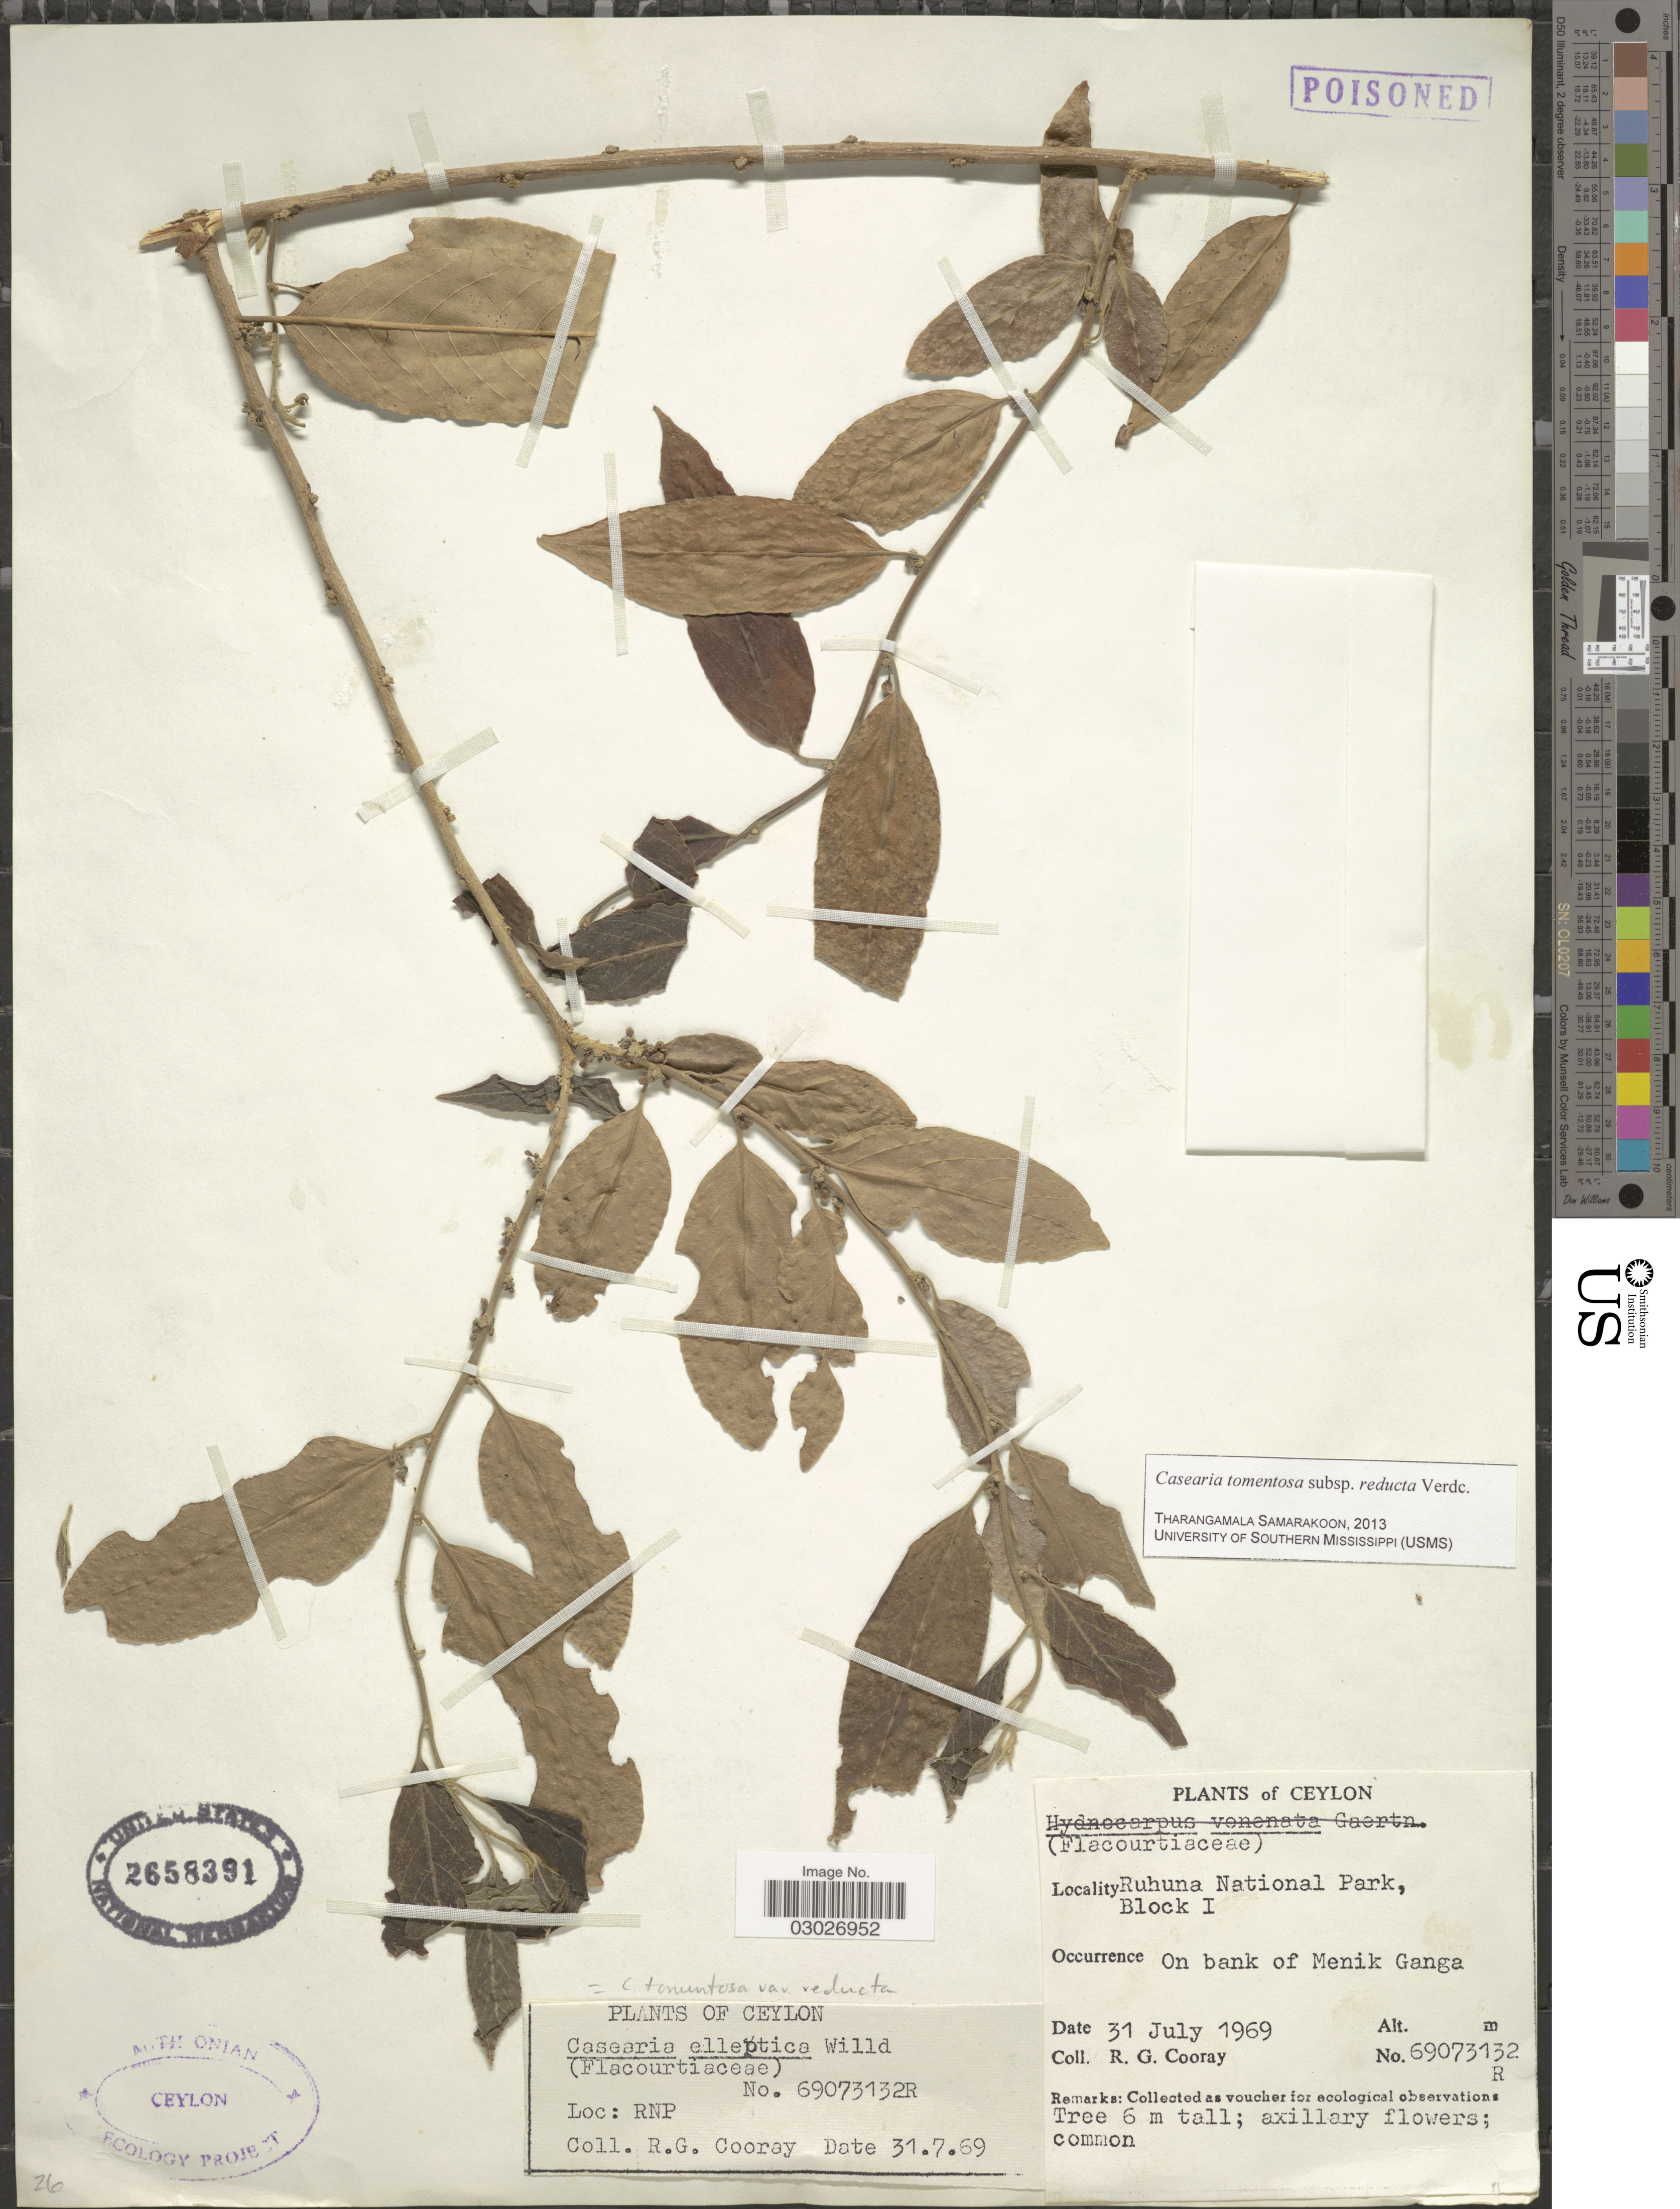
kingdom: Plantae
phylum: Tracheophyta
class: Magnoliopsida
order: Malpighiales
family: Salicaceae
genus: Casearia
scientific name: Casearia tomentosa subsp. reducta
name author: Verdc.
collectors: R. Cooray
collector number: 69073132R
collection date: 1969-07-31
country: Sri Lanka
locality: Ceylon. Ruhuna National Park, Block I. On bank of Menik Ganga.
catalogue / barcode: US 2658391